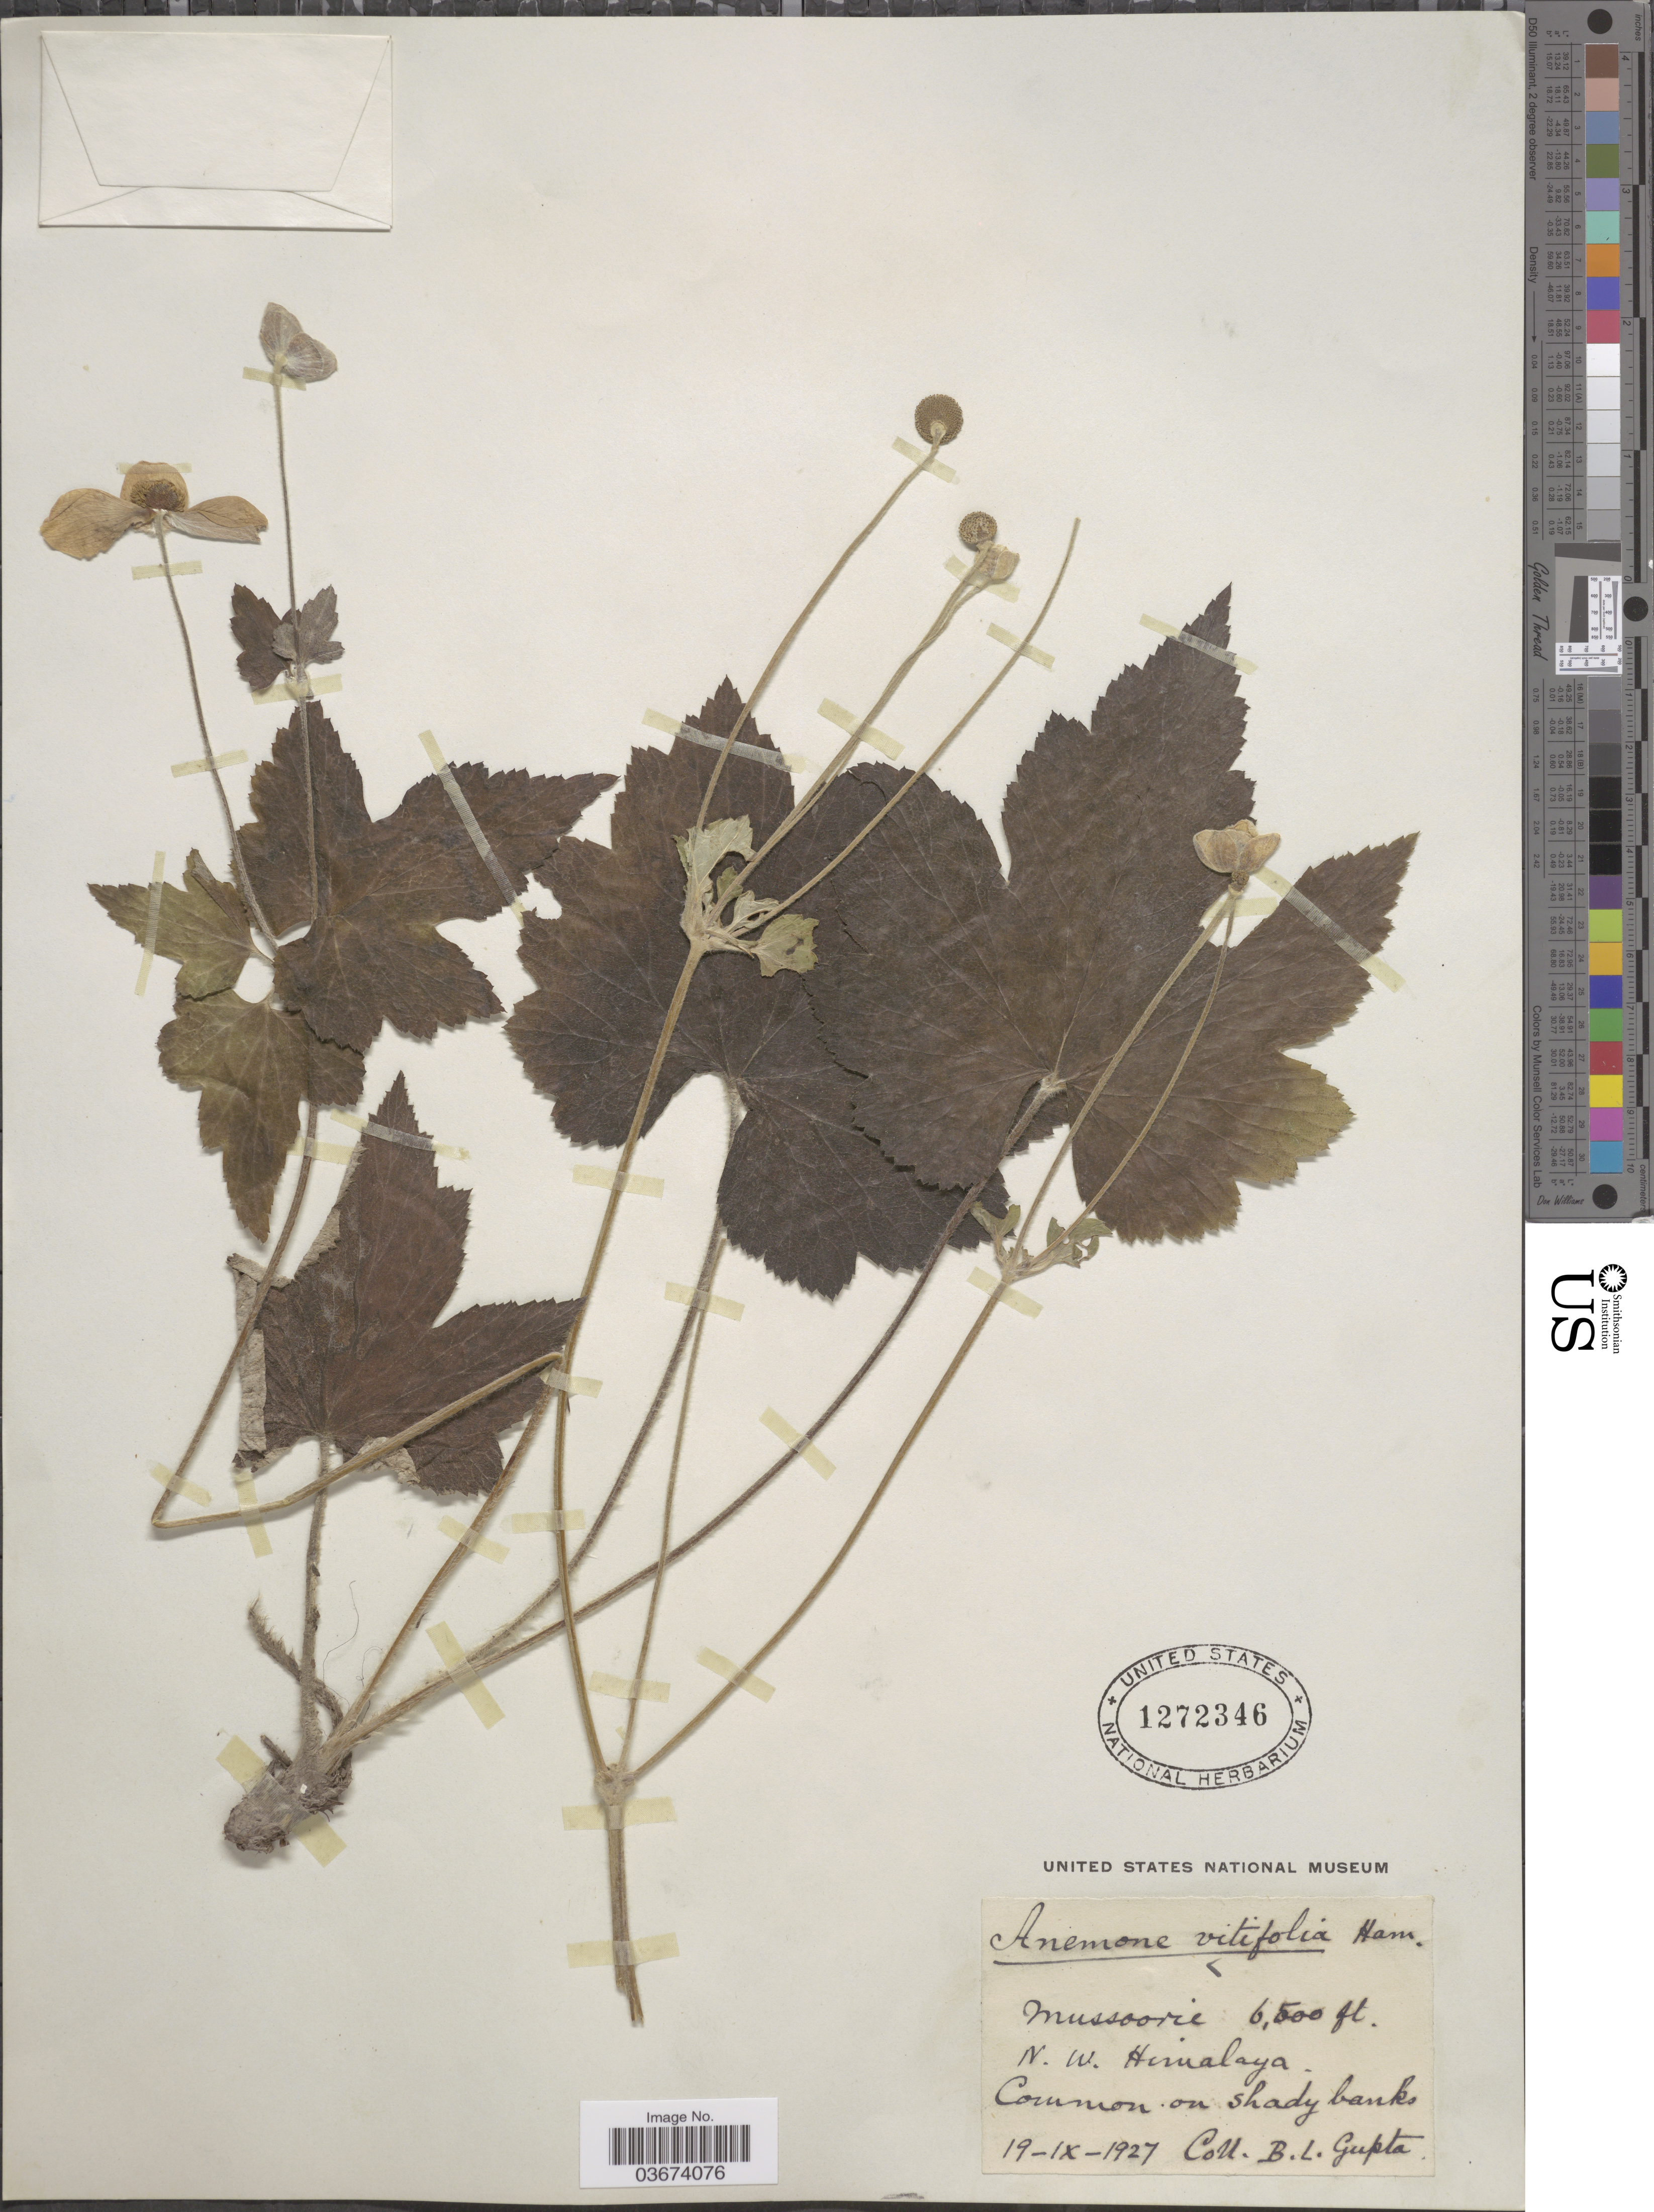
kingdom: Plantae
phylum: Tracheophyta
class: Magnoliopsida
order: Ranunculales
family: Ranunculaceae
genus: Anemone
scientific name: Anemone vitifolia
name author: Buch.-Ham. ex DC.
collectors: B. L. Gupta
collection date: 1927-09-19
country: India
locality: Mussoorie. N. W. Himalaya.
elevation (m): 1981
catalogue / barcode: US 1272346